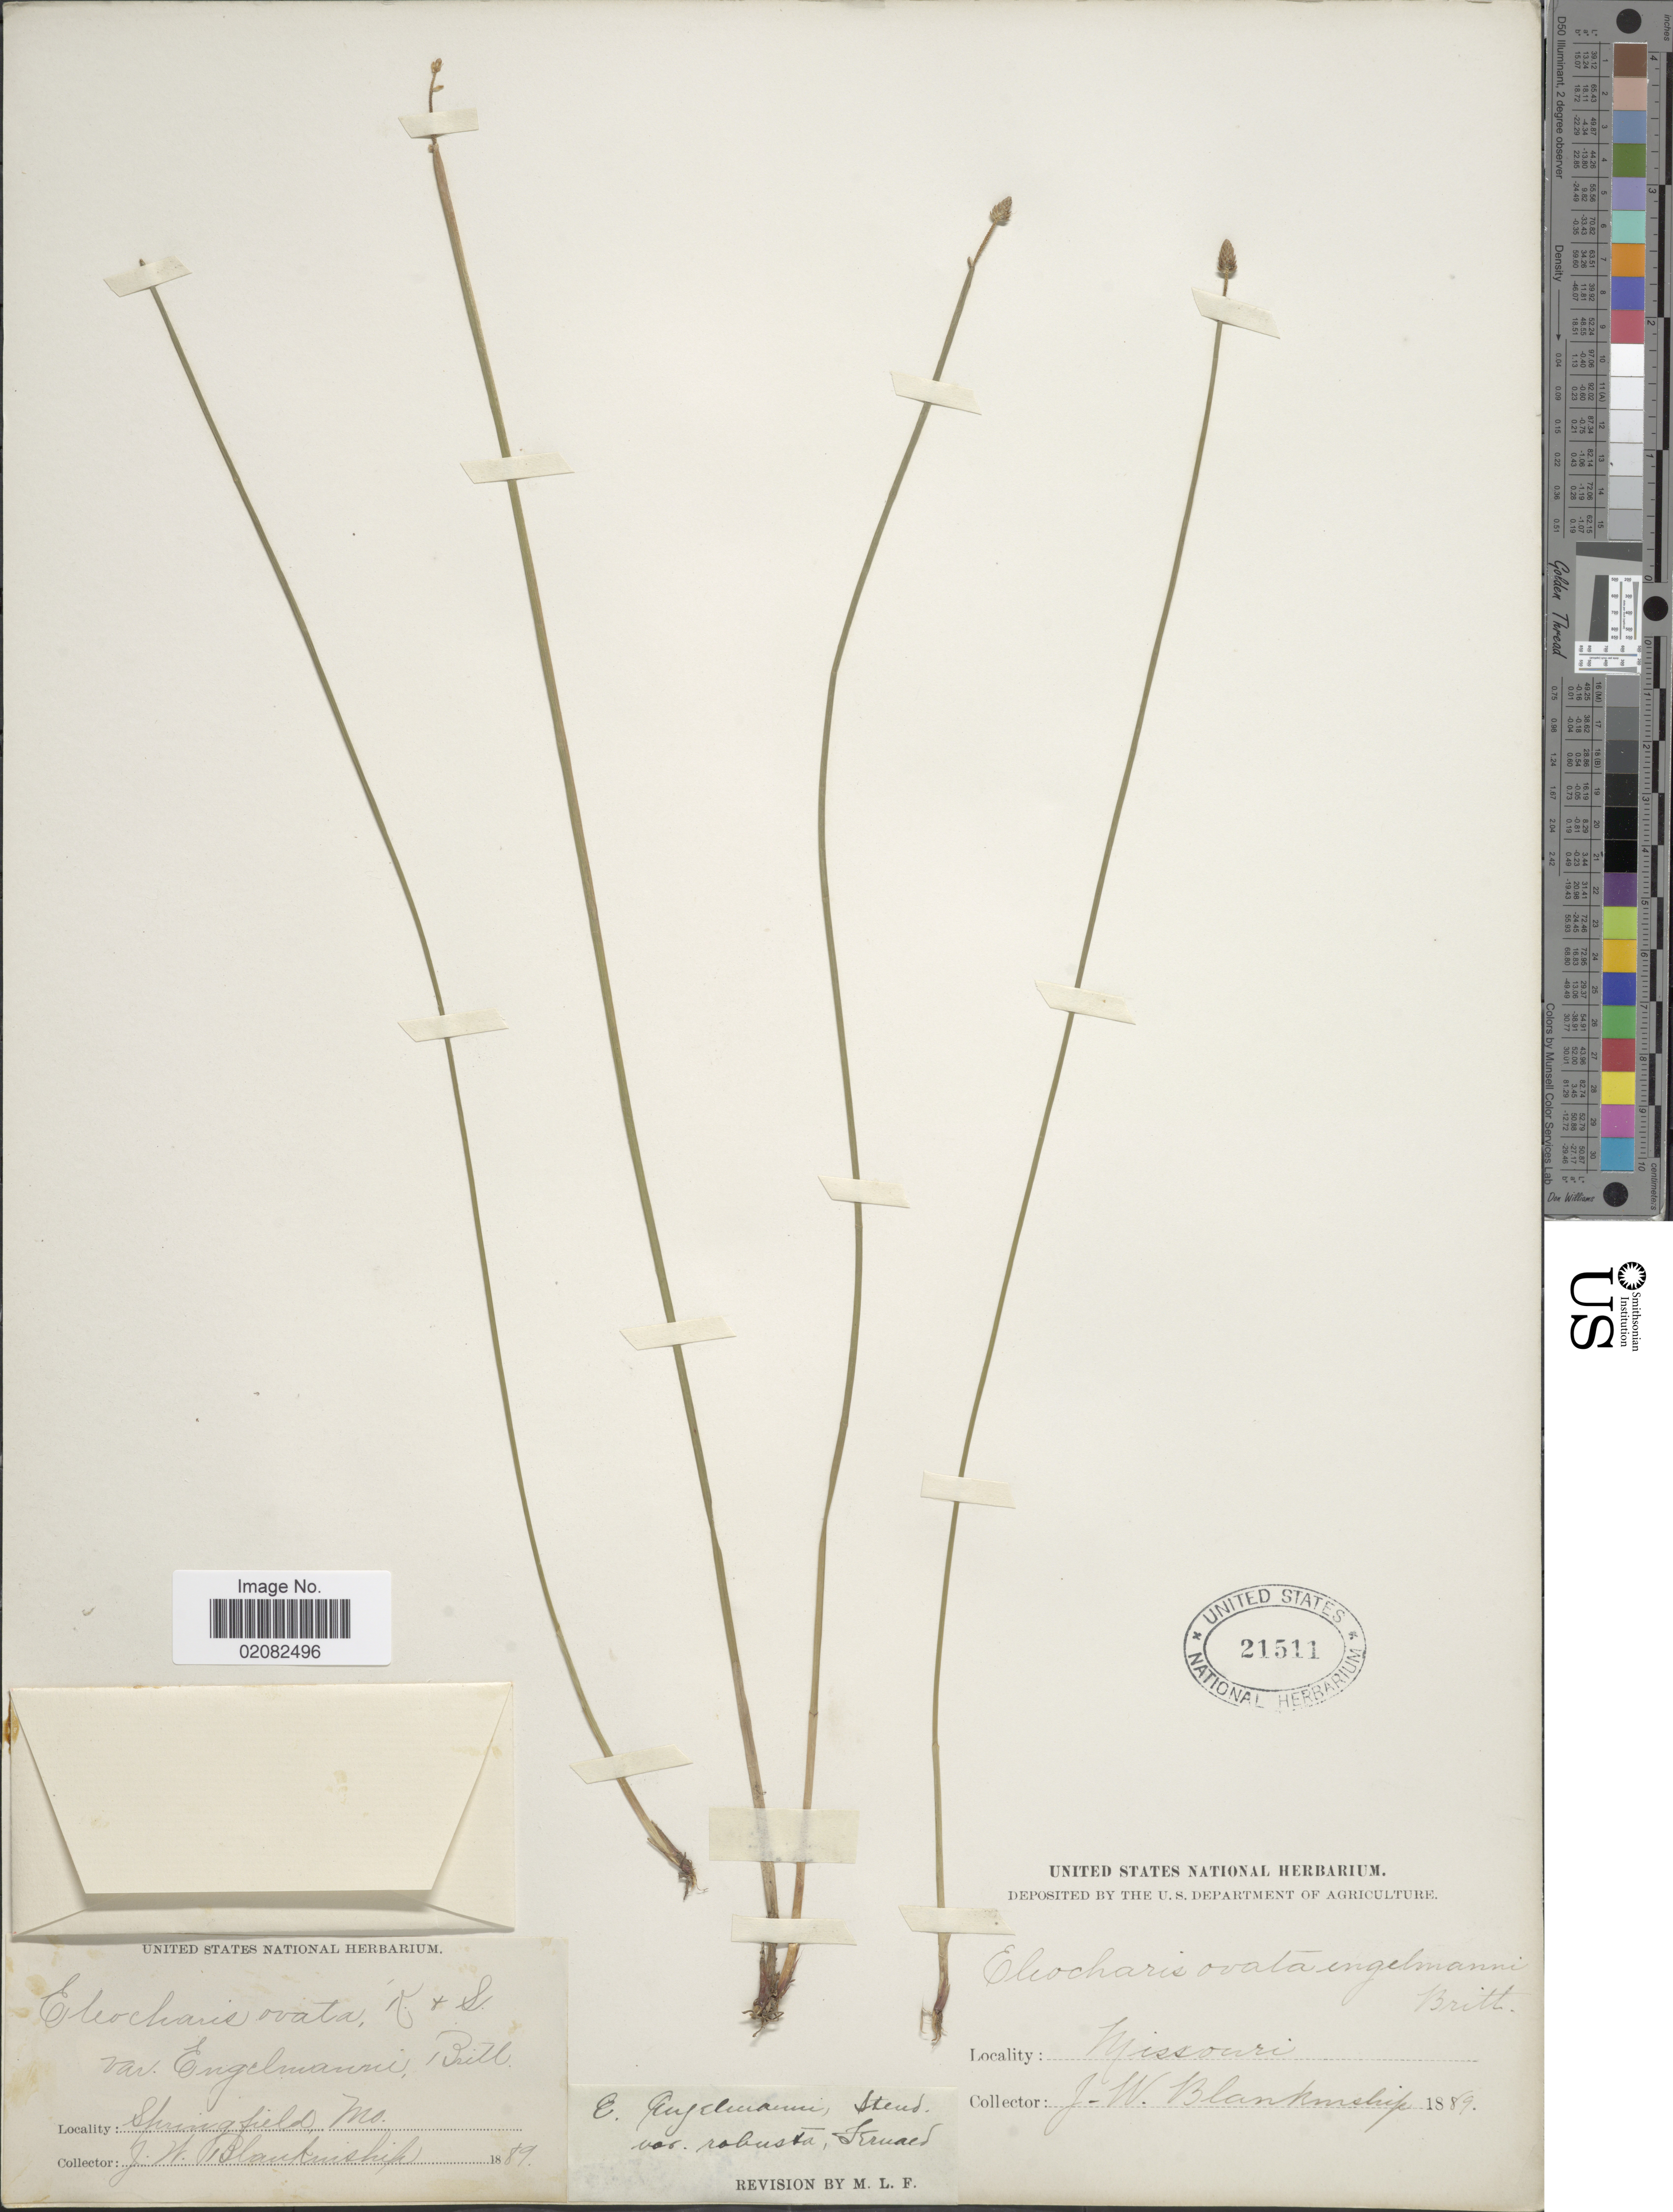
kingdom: Plantae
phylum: Tracheophyta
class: Liliopsida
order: Poales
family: Cyperaceae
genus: Eleocharis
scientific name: Eleocharis engelmannii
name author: Steud.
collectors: J. W. Blankinship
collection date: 1889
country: United States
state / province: Missouri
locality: Springfield, Mo.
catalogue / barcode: US 21511